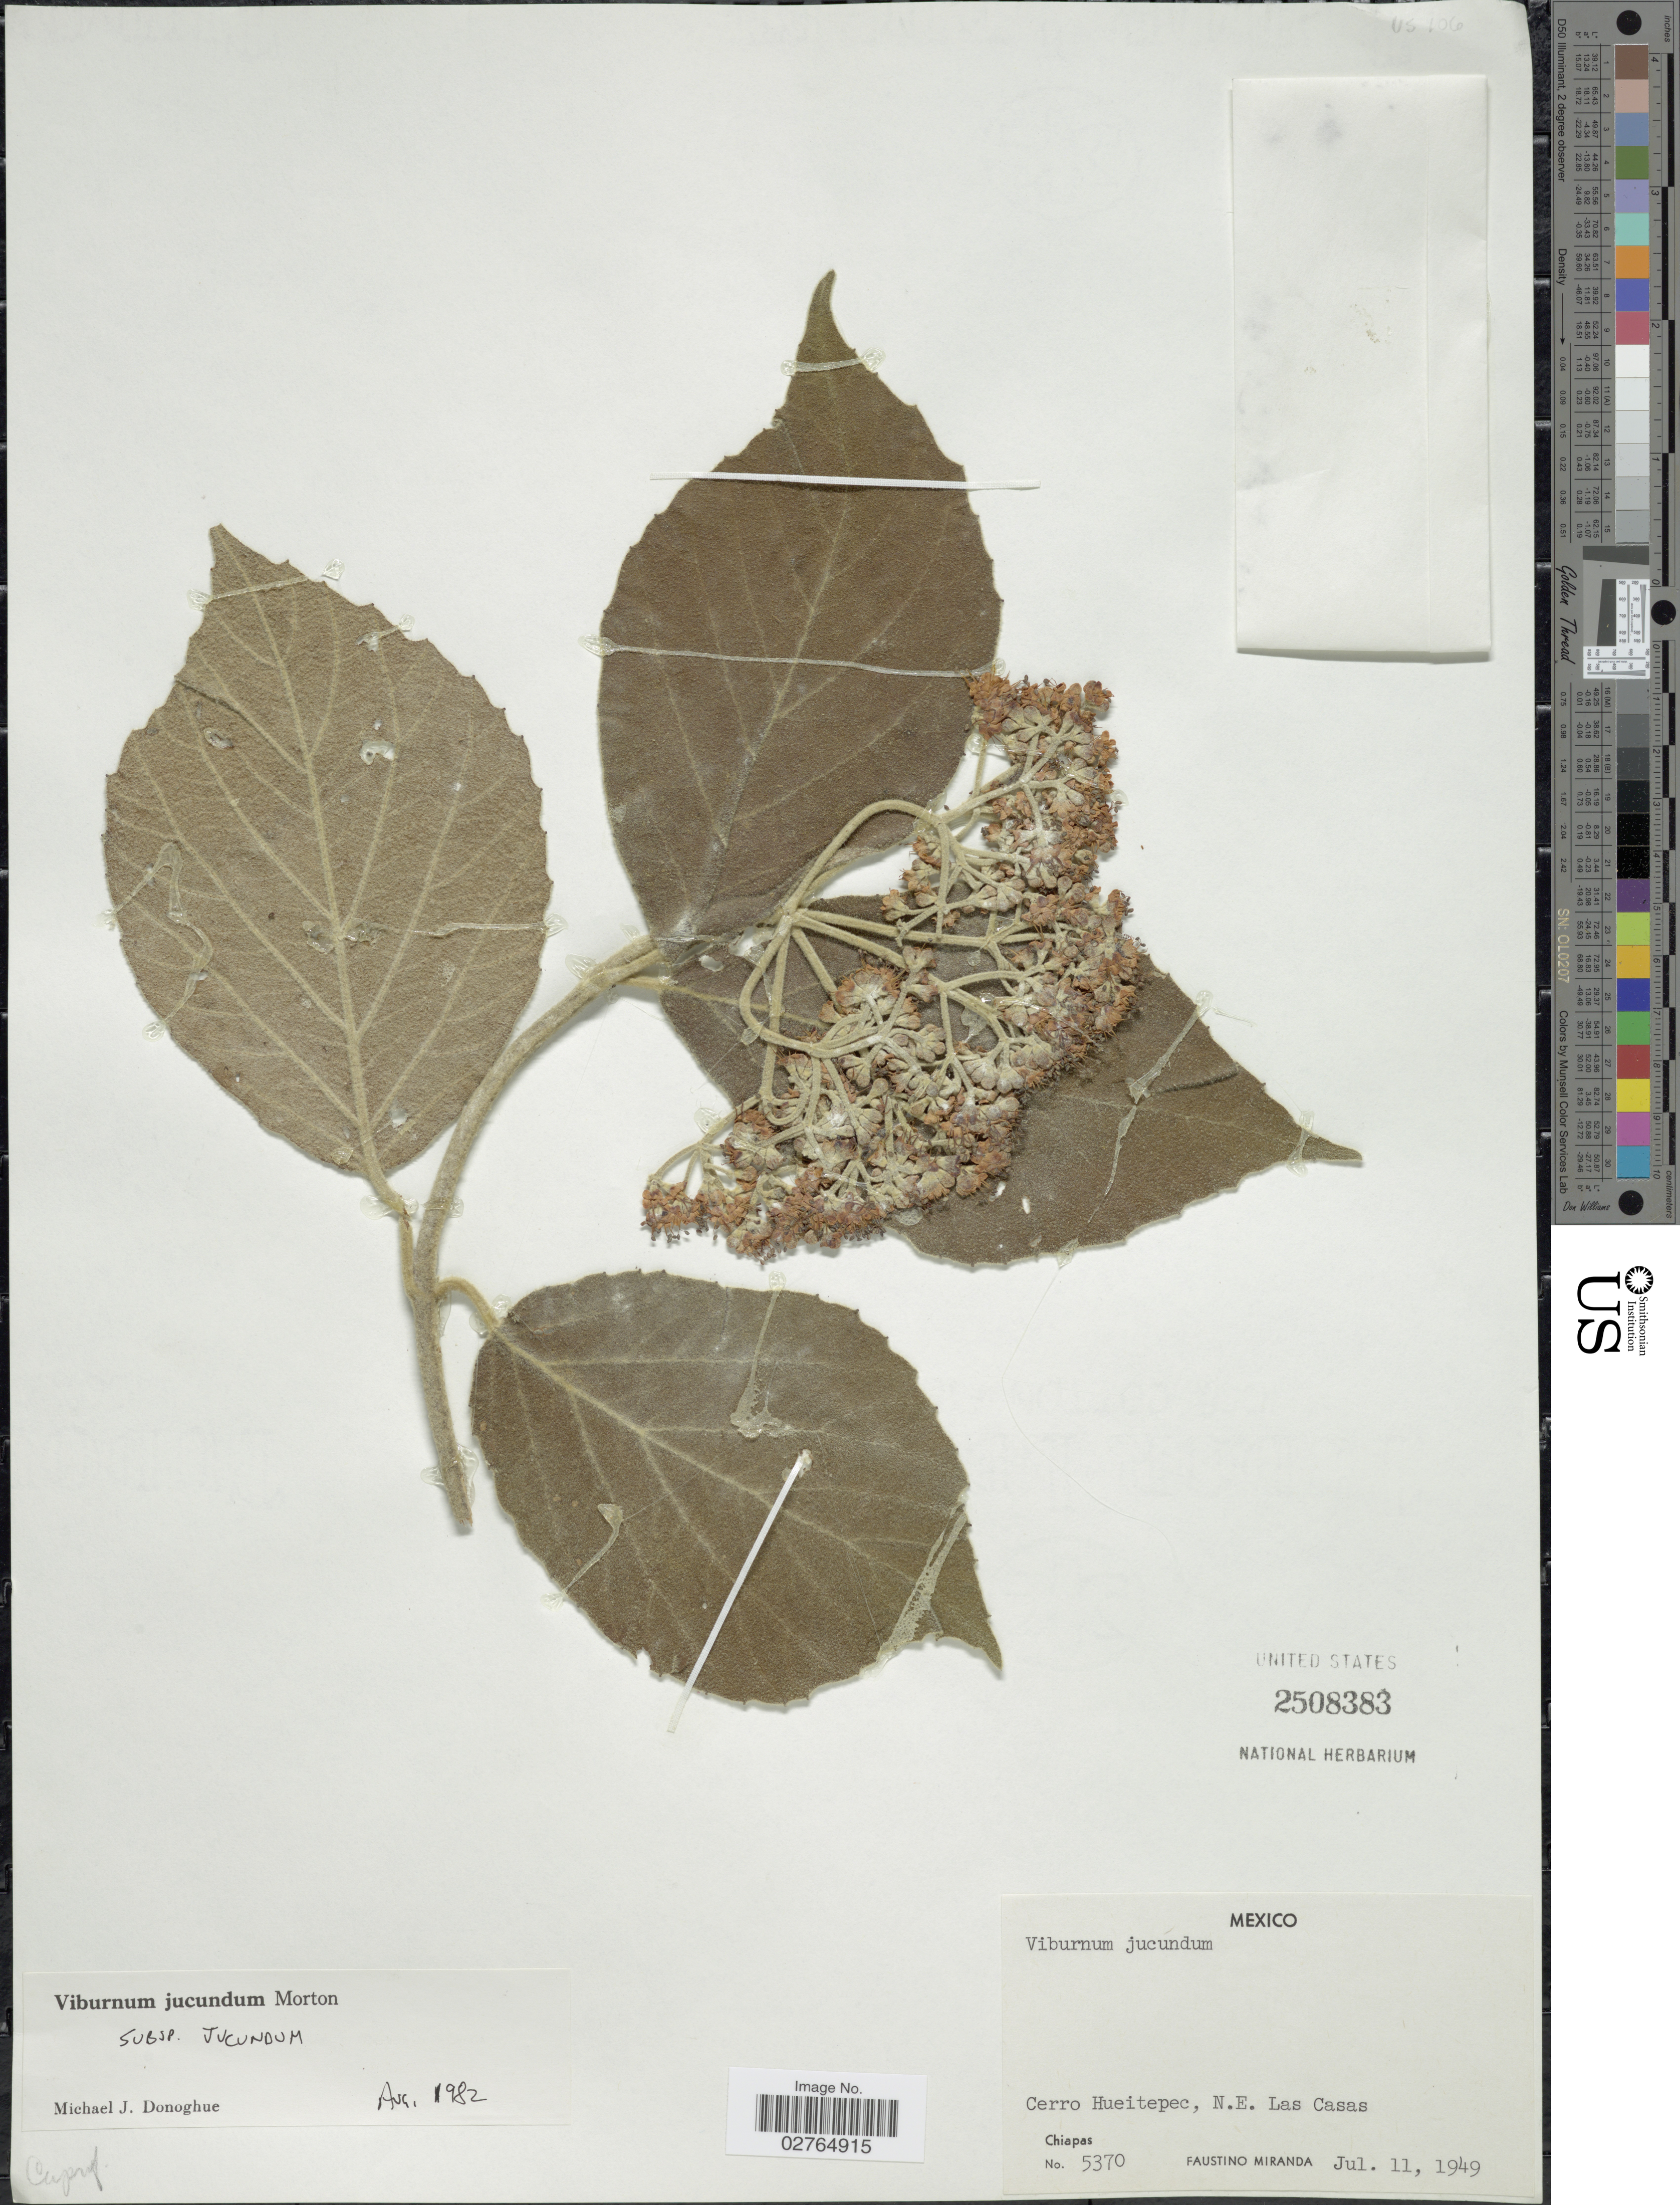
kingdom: Plantae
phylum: Tracheophyta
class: Magnoliopsida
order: Dipsacales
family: Viburnaceae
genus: Viburnum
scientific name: Viburnum jucundum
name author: C.V. Morton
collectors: F. Miranda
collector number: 5370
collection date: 1949-07-11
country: Mexico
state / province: Chiapas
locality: Cerro Hueitepec, N.E. Las Casas.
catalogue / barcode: US 2508383